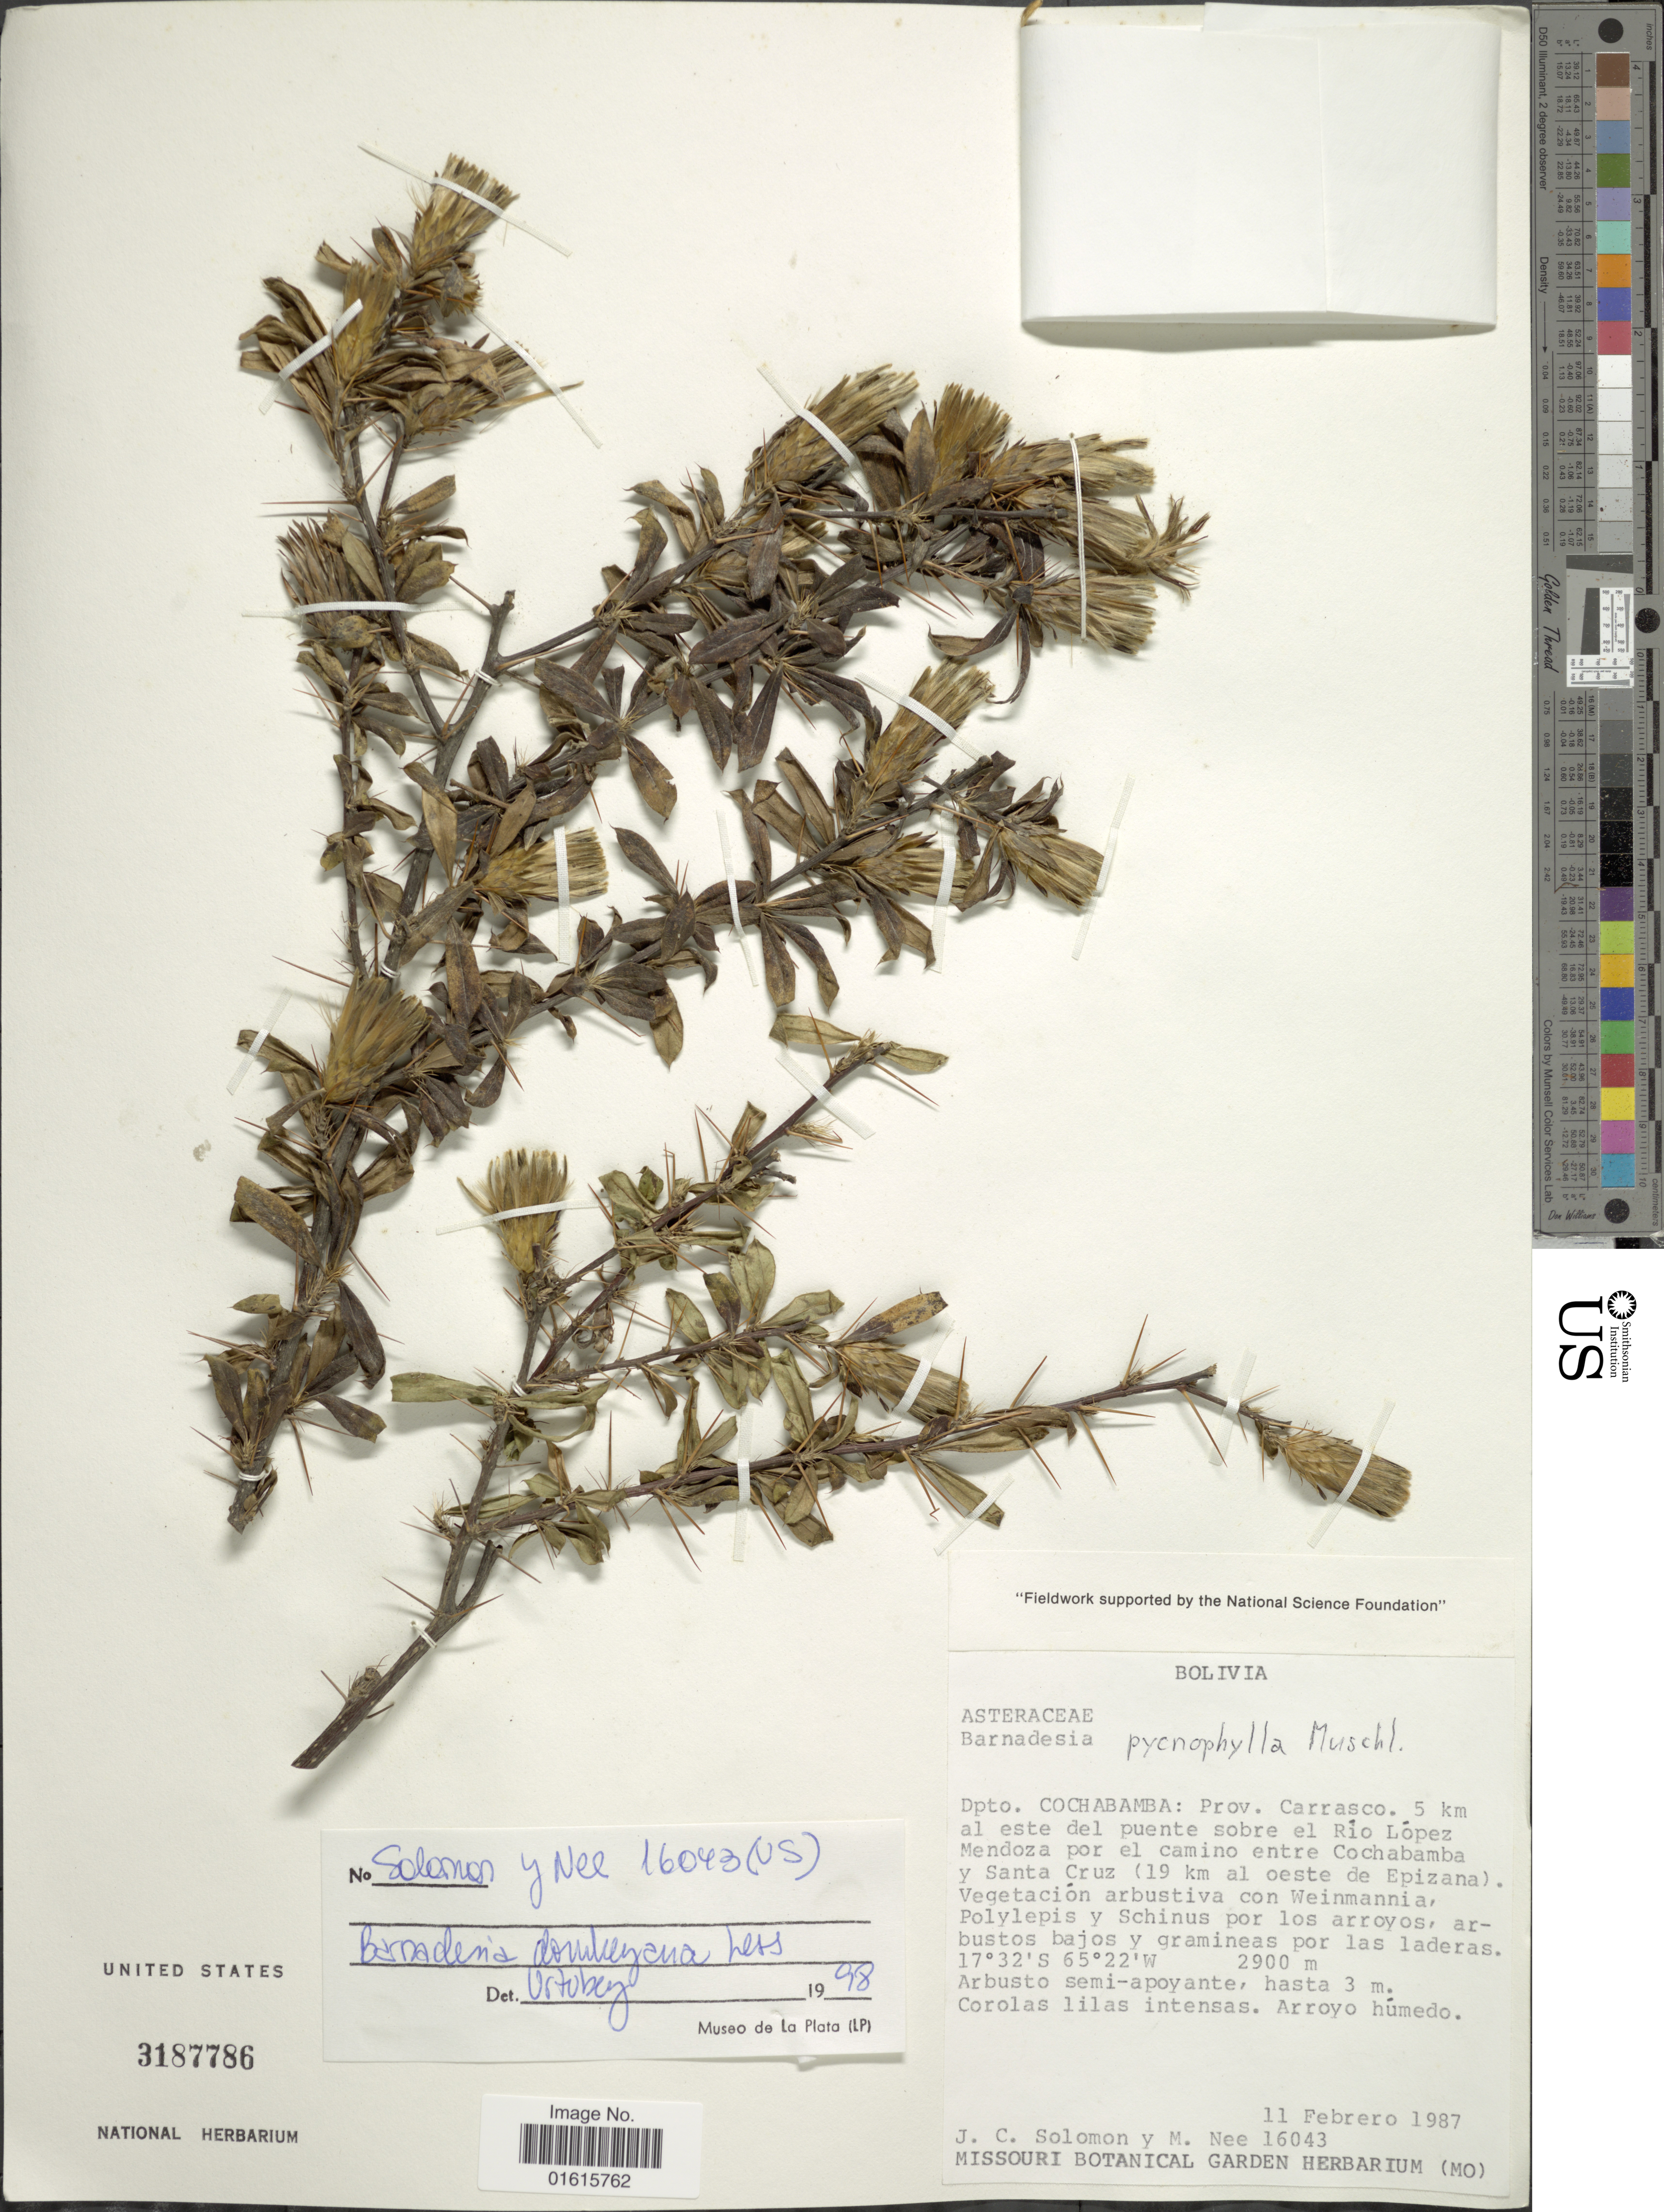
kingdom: Plantae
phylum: Tracheophyta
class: Magnoliopsida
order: Asterales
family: Asteraceae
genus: Barnadesia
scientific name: Barnadesia dombeyana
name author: Less.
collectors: J. C. Solomon & M. Nee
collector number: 16043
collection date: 1987-02-11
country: Bolivia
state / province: Cochabamba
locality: Prov. Carrasco. 5 km al este del puente sobre el Rio Lopez Mendoza por el camino entre Cochabamba y Santa Cruz ( 19 km al oeste de Epizana)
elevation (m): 2900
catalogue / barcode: US 3187786